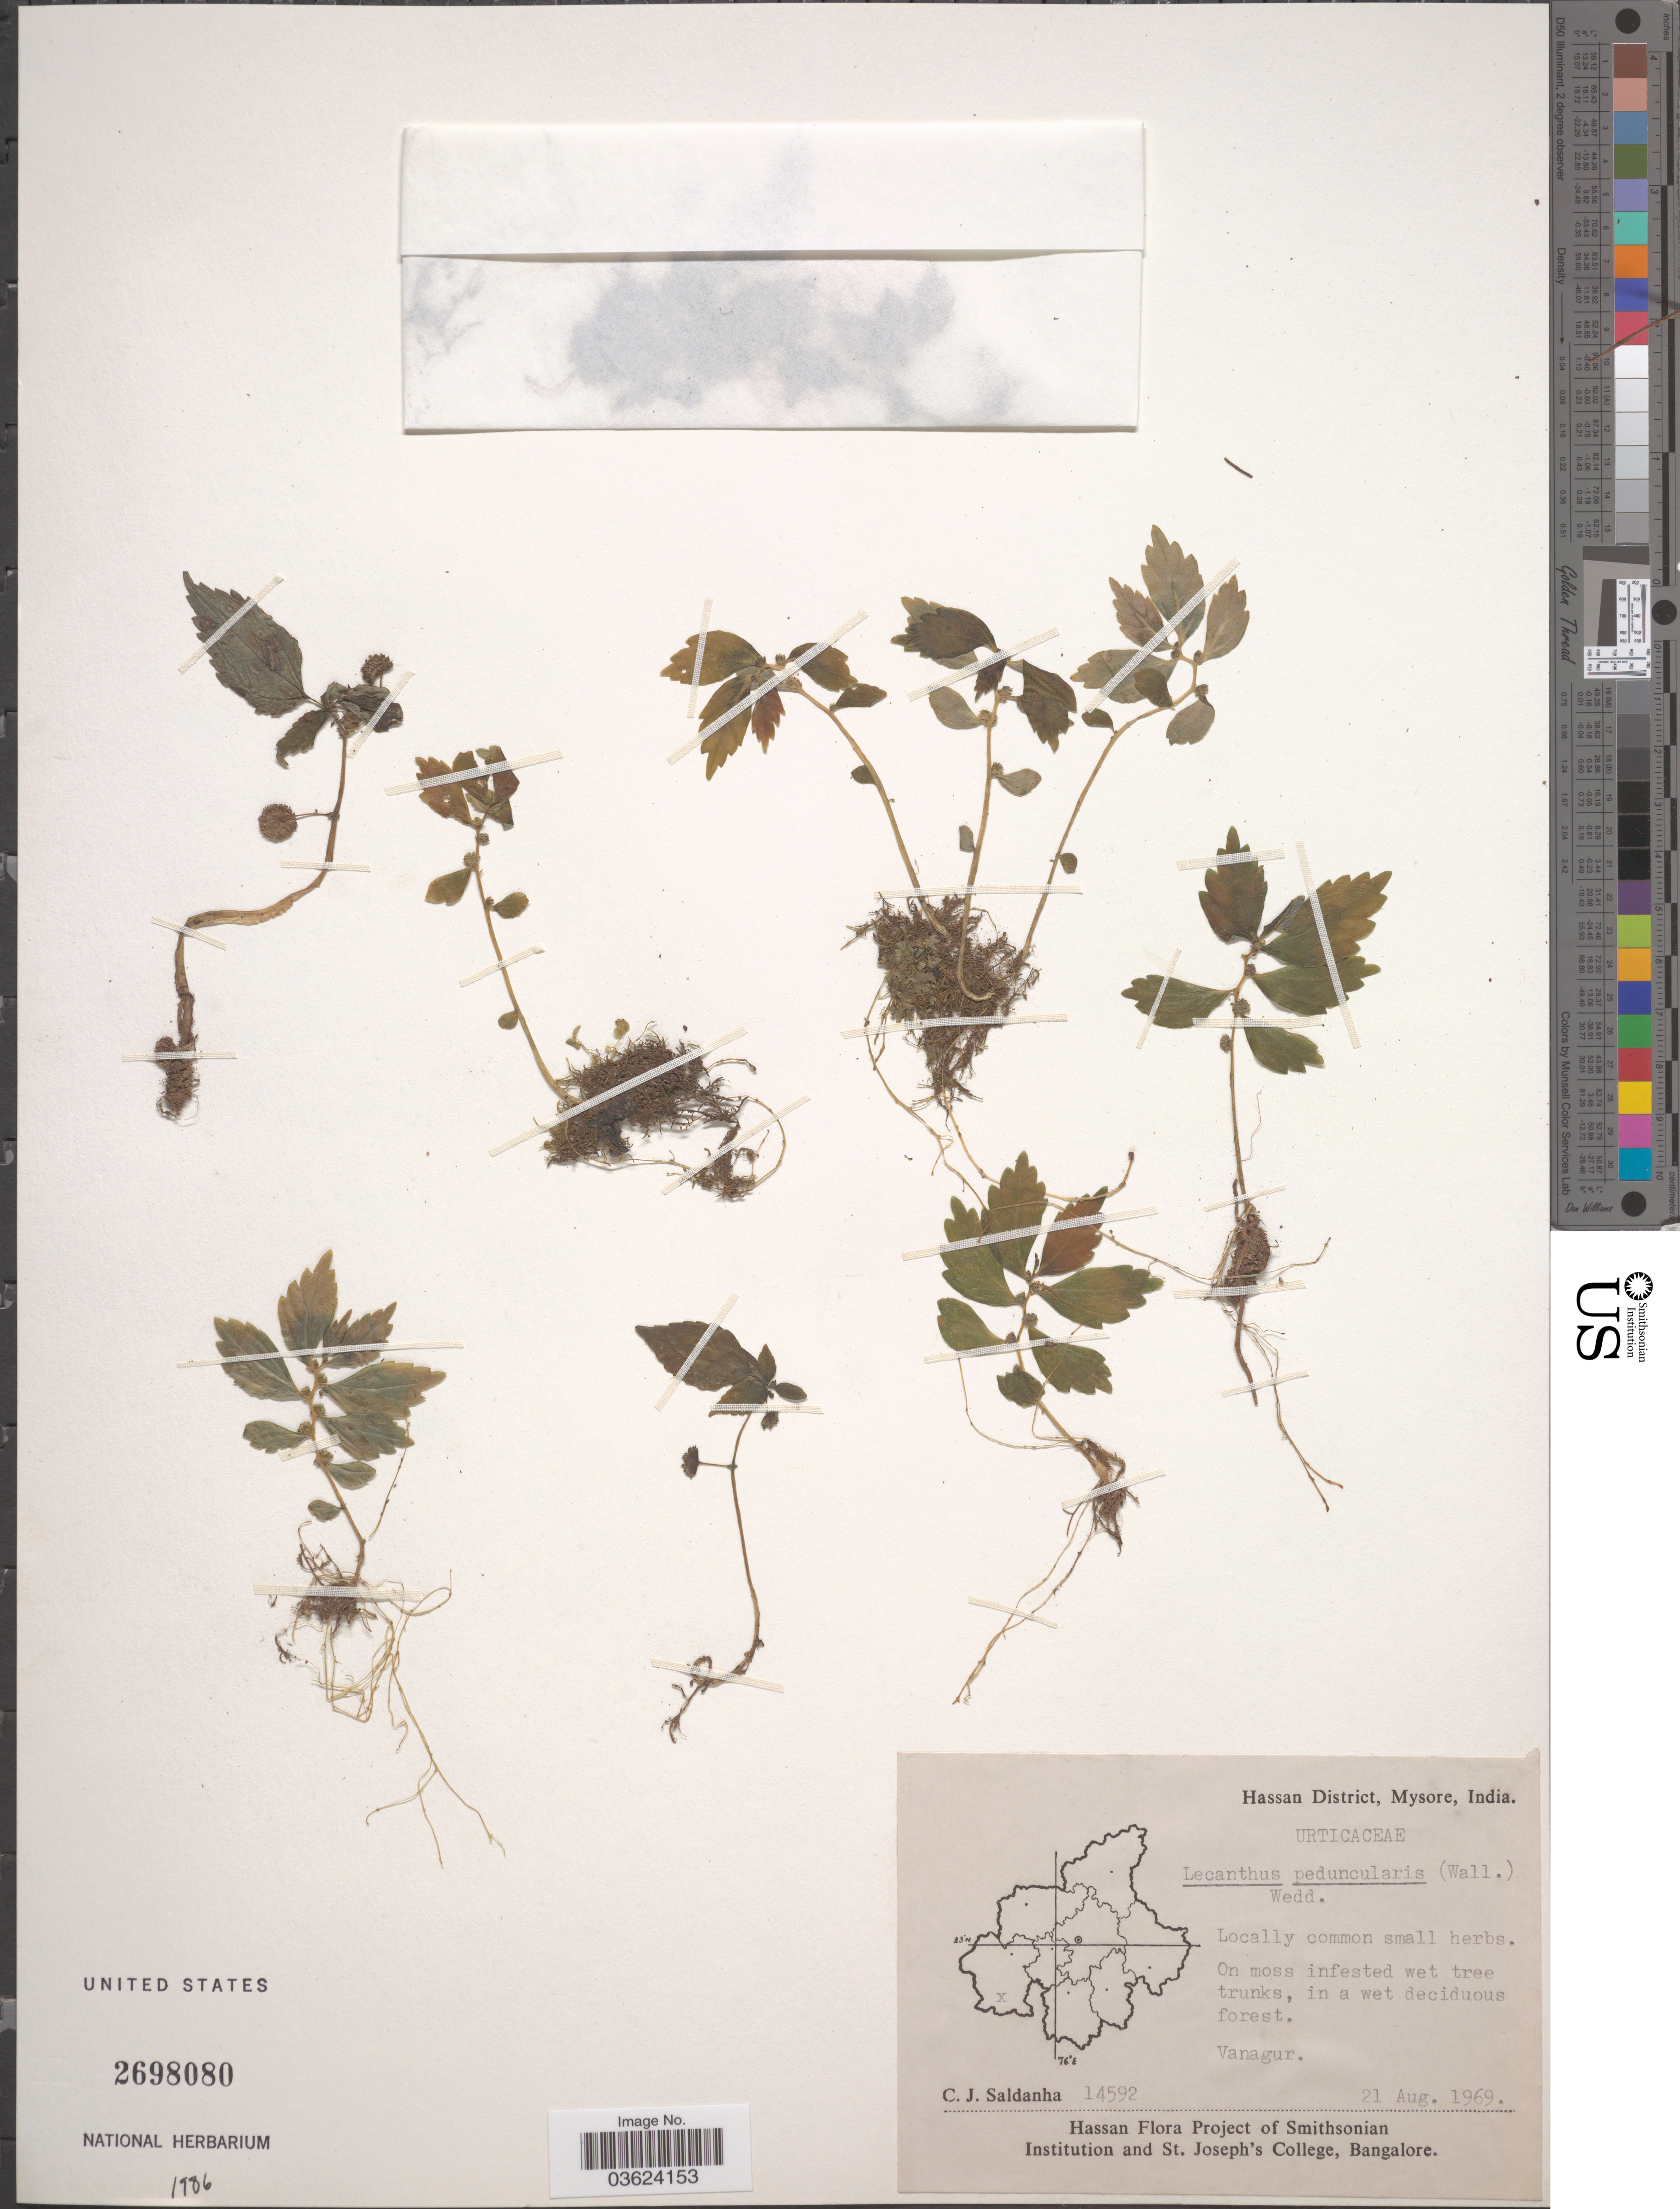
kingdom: Plantae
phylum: Tracheophyta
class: Magnoliopsida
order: Rosales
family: Urticaceae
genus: Lecanthus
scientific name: Lecanthus peduncularis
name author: (Wall. ex Royle) Wedd.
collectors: C. J. Saldanha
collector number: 14592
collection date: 1969-08-21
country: India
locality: Hassan District, Mysore. Vanagur.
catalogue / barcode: US 2698080